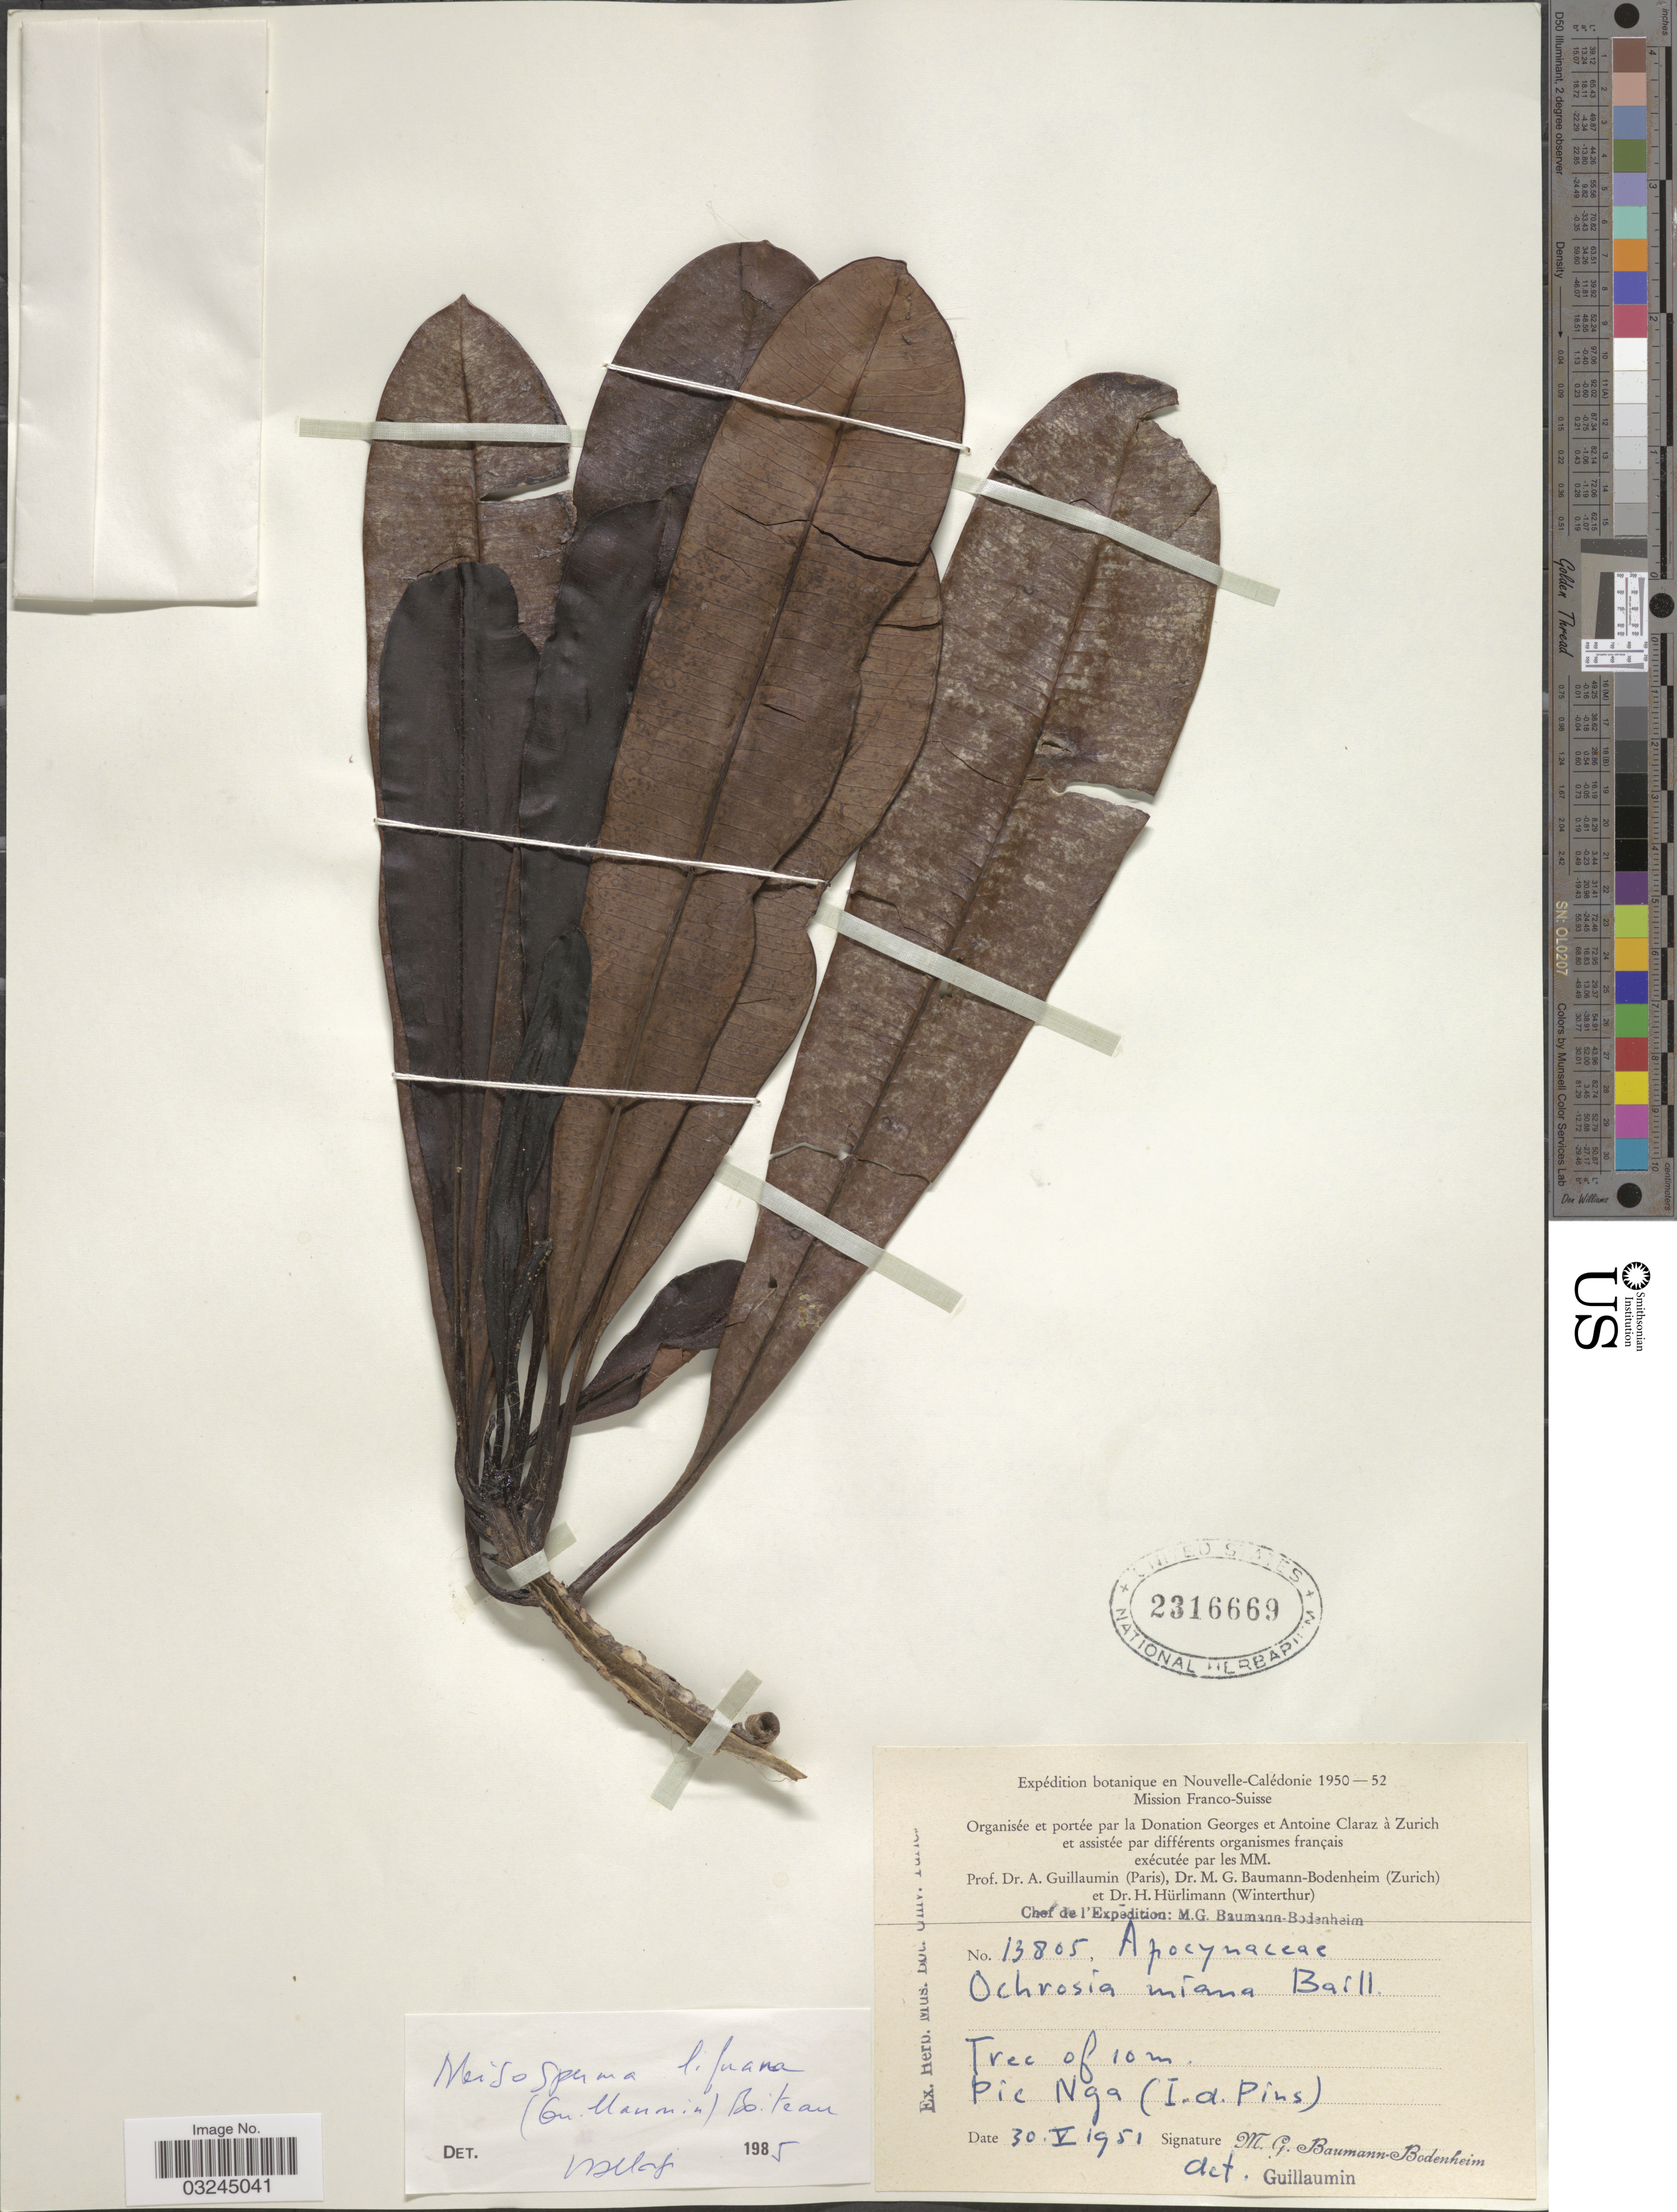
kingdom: Plantae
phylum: Tracheophyta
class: Magnoliopsida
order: Gentianales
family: Apocynaceae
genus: Ochrosia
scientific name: Ochrosia lifuana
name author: Guillaumin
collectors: M. G. Baumann-Bodenheim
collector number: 13805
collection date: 1951-05-30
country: New Caledonia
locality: Pic Nga (I. d. Pins).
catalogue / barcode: US 2316669